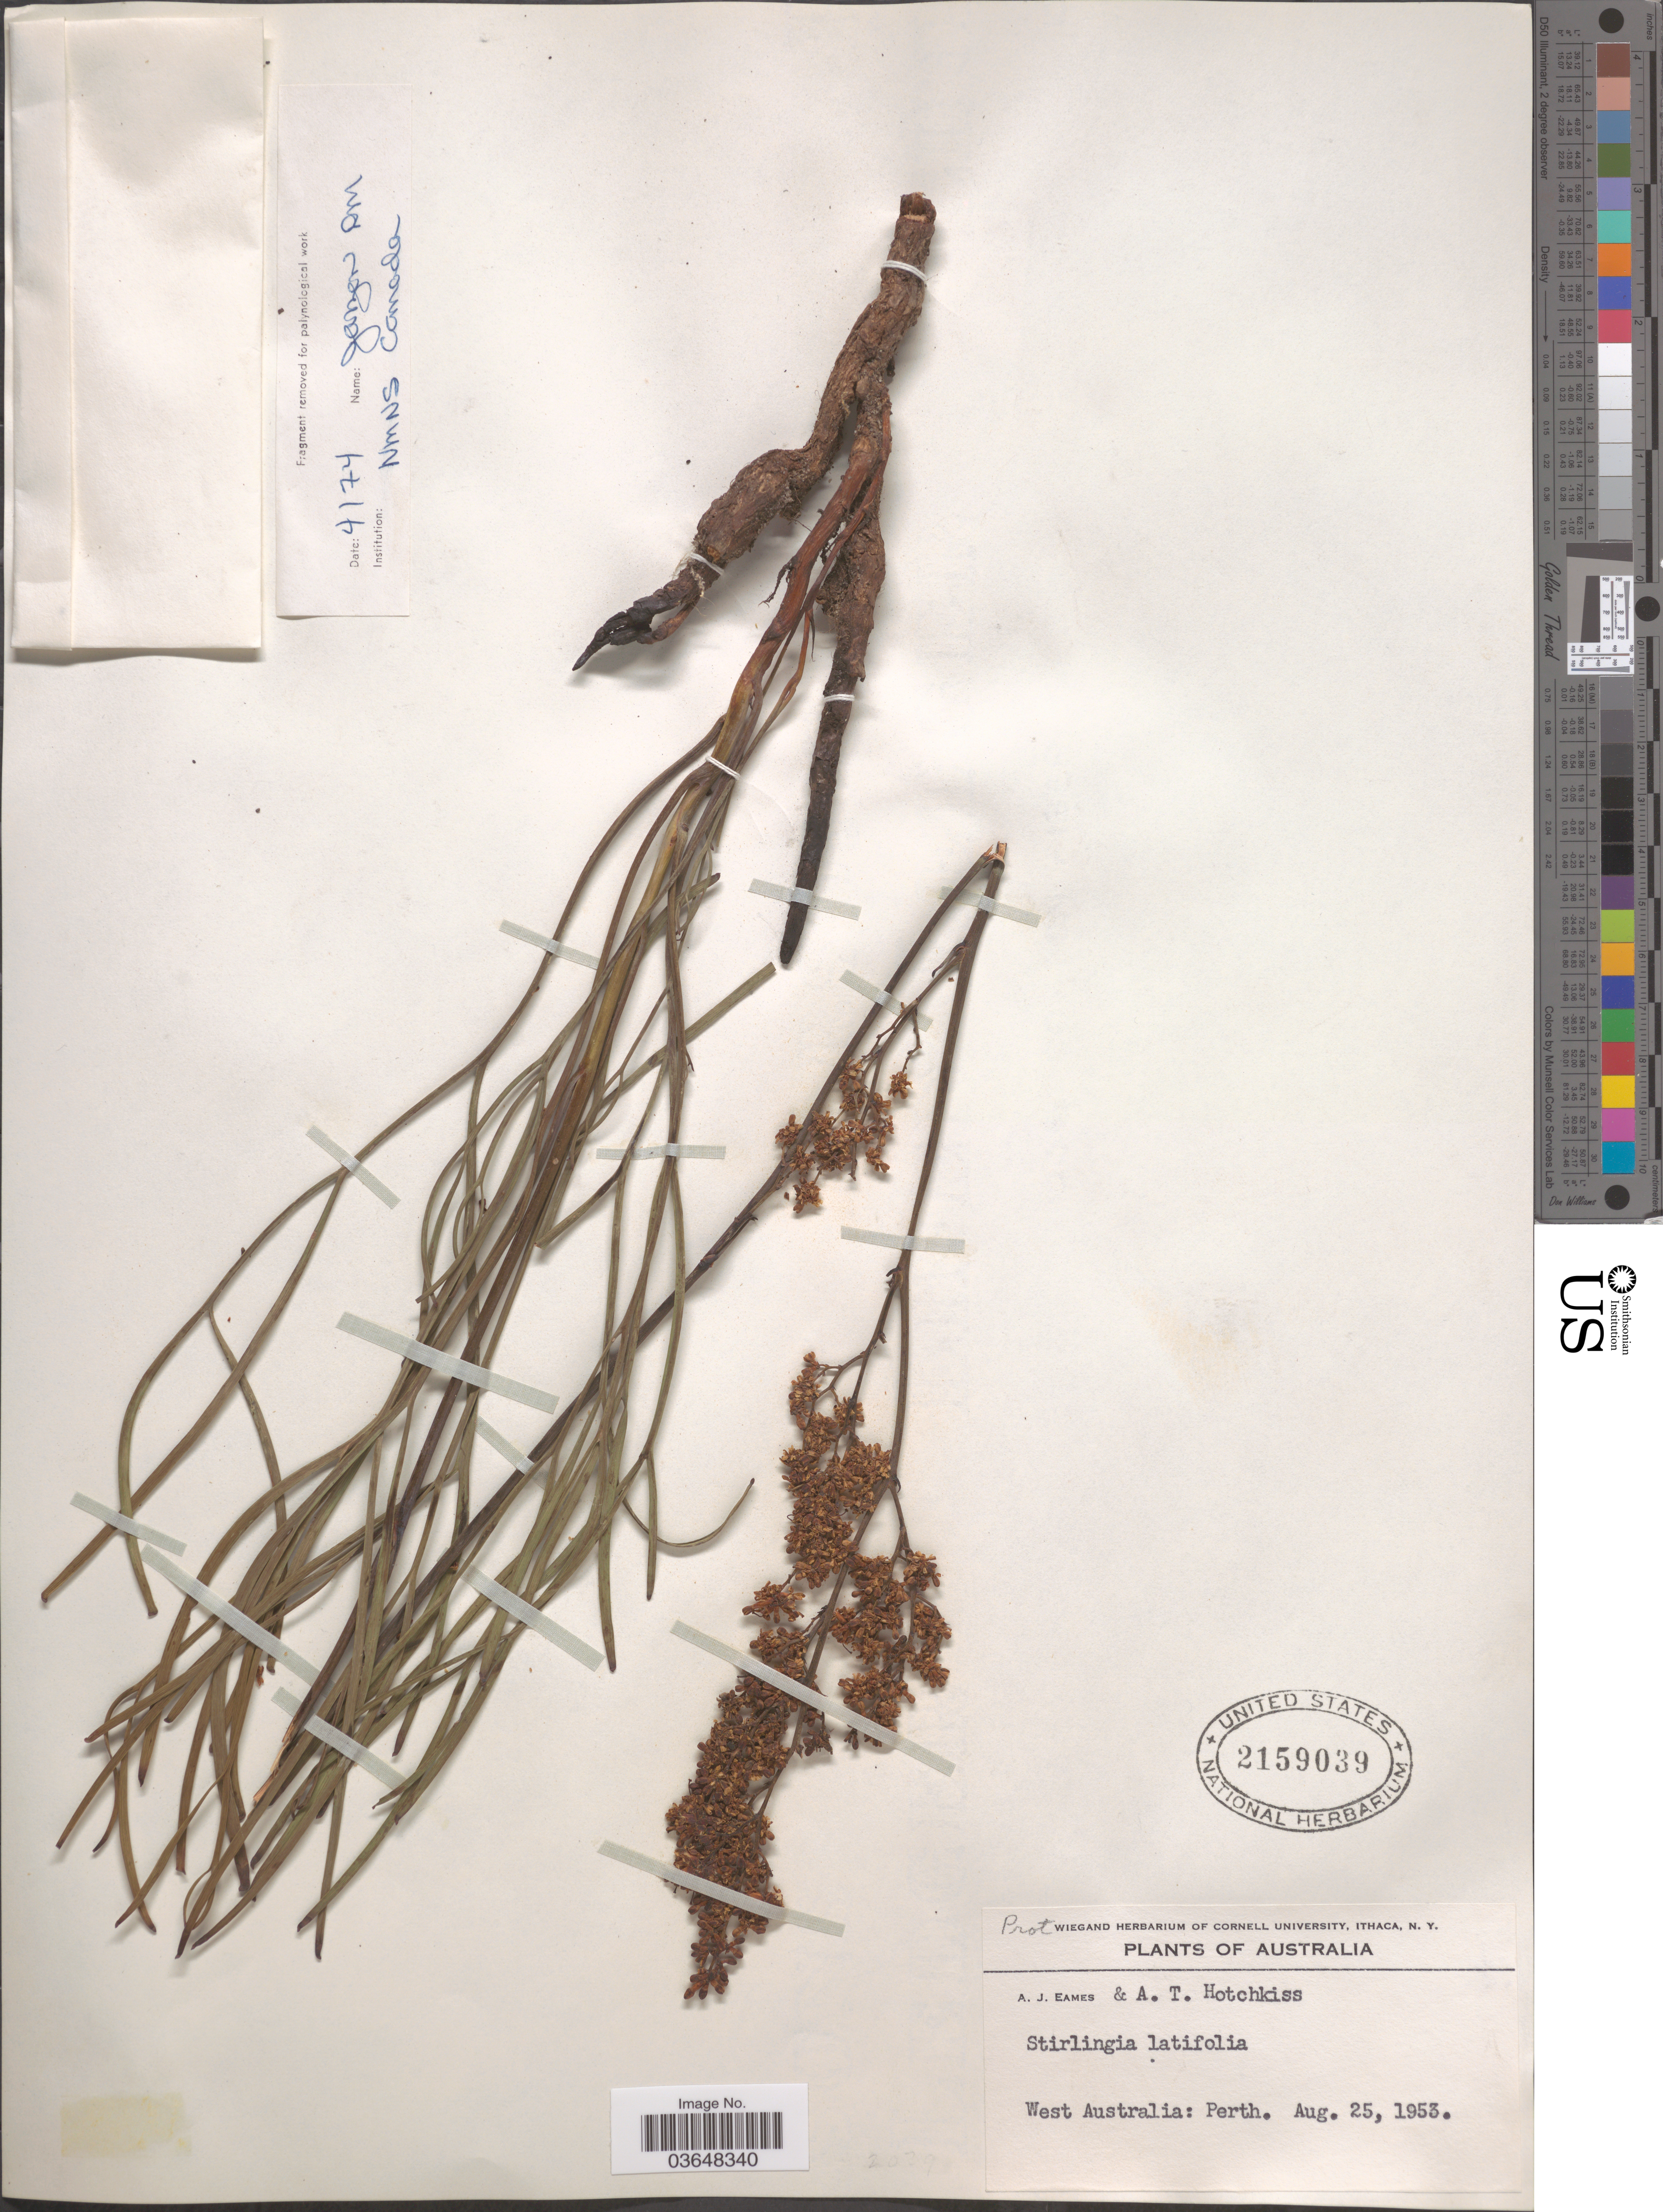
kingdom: Plantae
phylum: Tracheophyta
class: Magnoliopsida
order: Proteales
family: Proteaceae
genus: Stirlingia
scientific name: Stirlingia latifolia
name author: (R. Br.) Steud.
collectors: A. J. Eames & A. Hotchkiss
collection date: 1953-08-25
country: Australia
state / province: Western Australia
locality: Perth.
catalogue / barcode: US 2159039